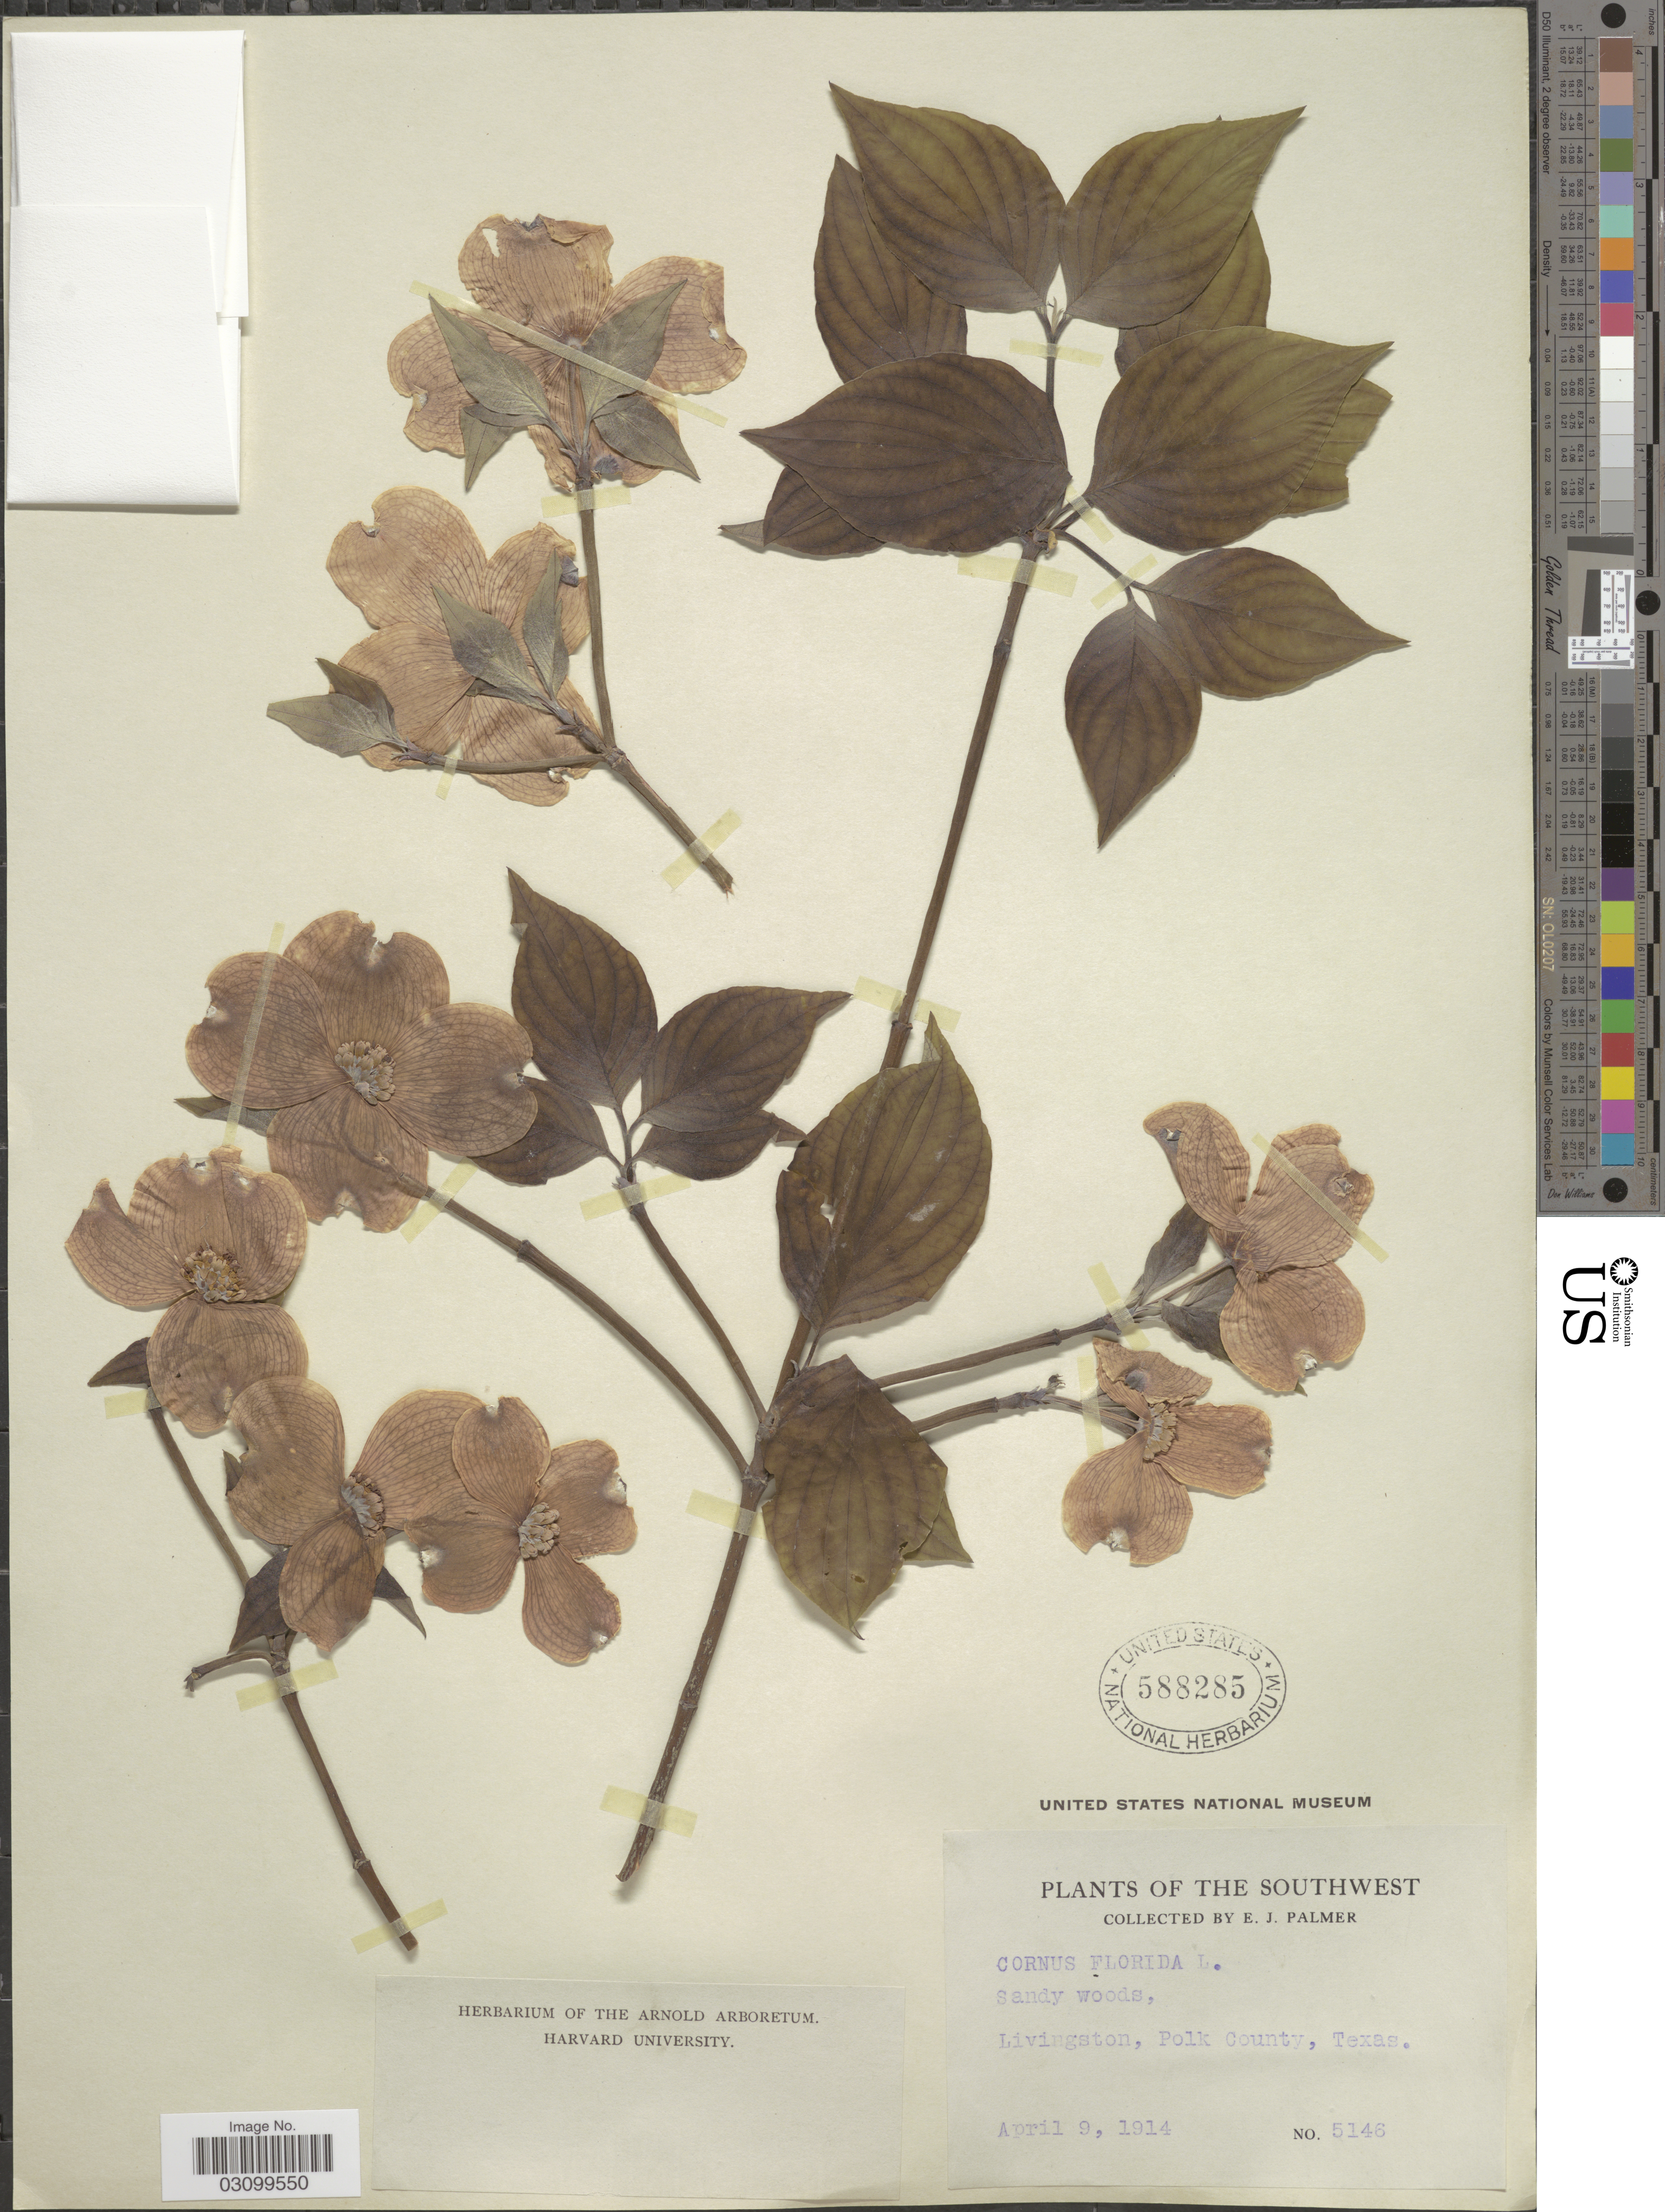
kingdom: Plantae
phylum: Tracheophyta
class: Magnoliopsida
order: Cornales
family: Cornaceae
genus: Cornus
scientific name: Cornus florida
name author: L.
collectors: E. J. Palmer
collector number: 5146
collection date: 1914-04-09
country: United States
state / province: Texas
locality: The Southwest. Livingston, Polk County.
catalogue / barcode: US 588285